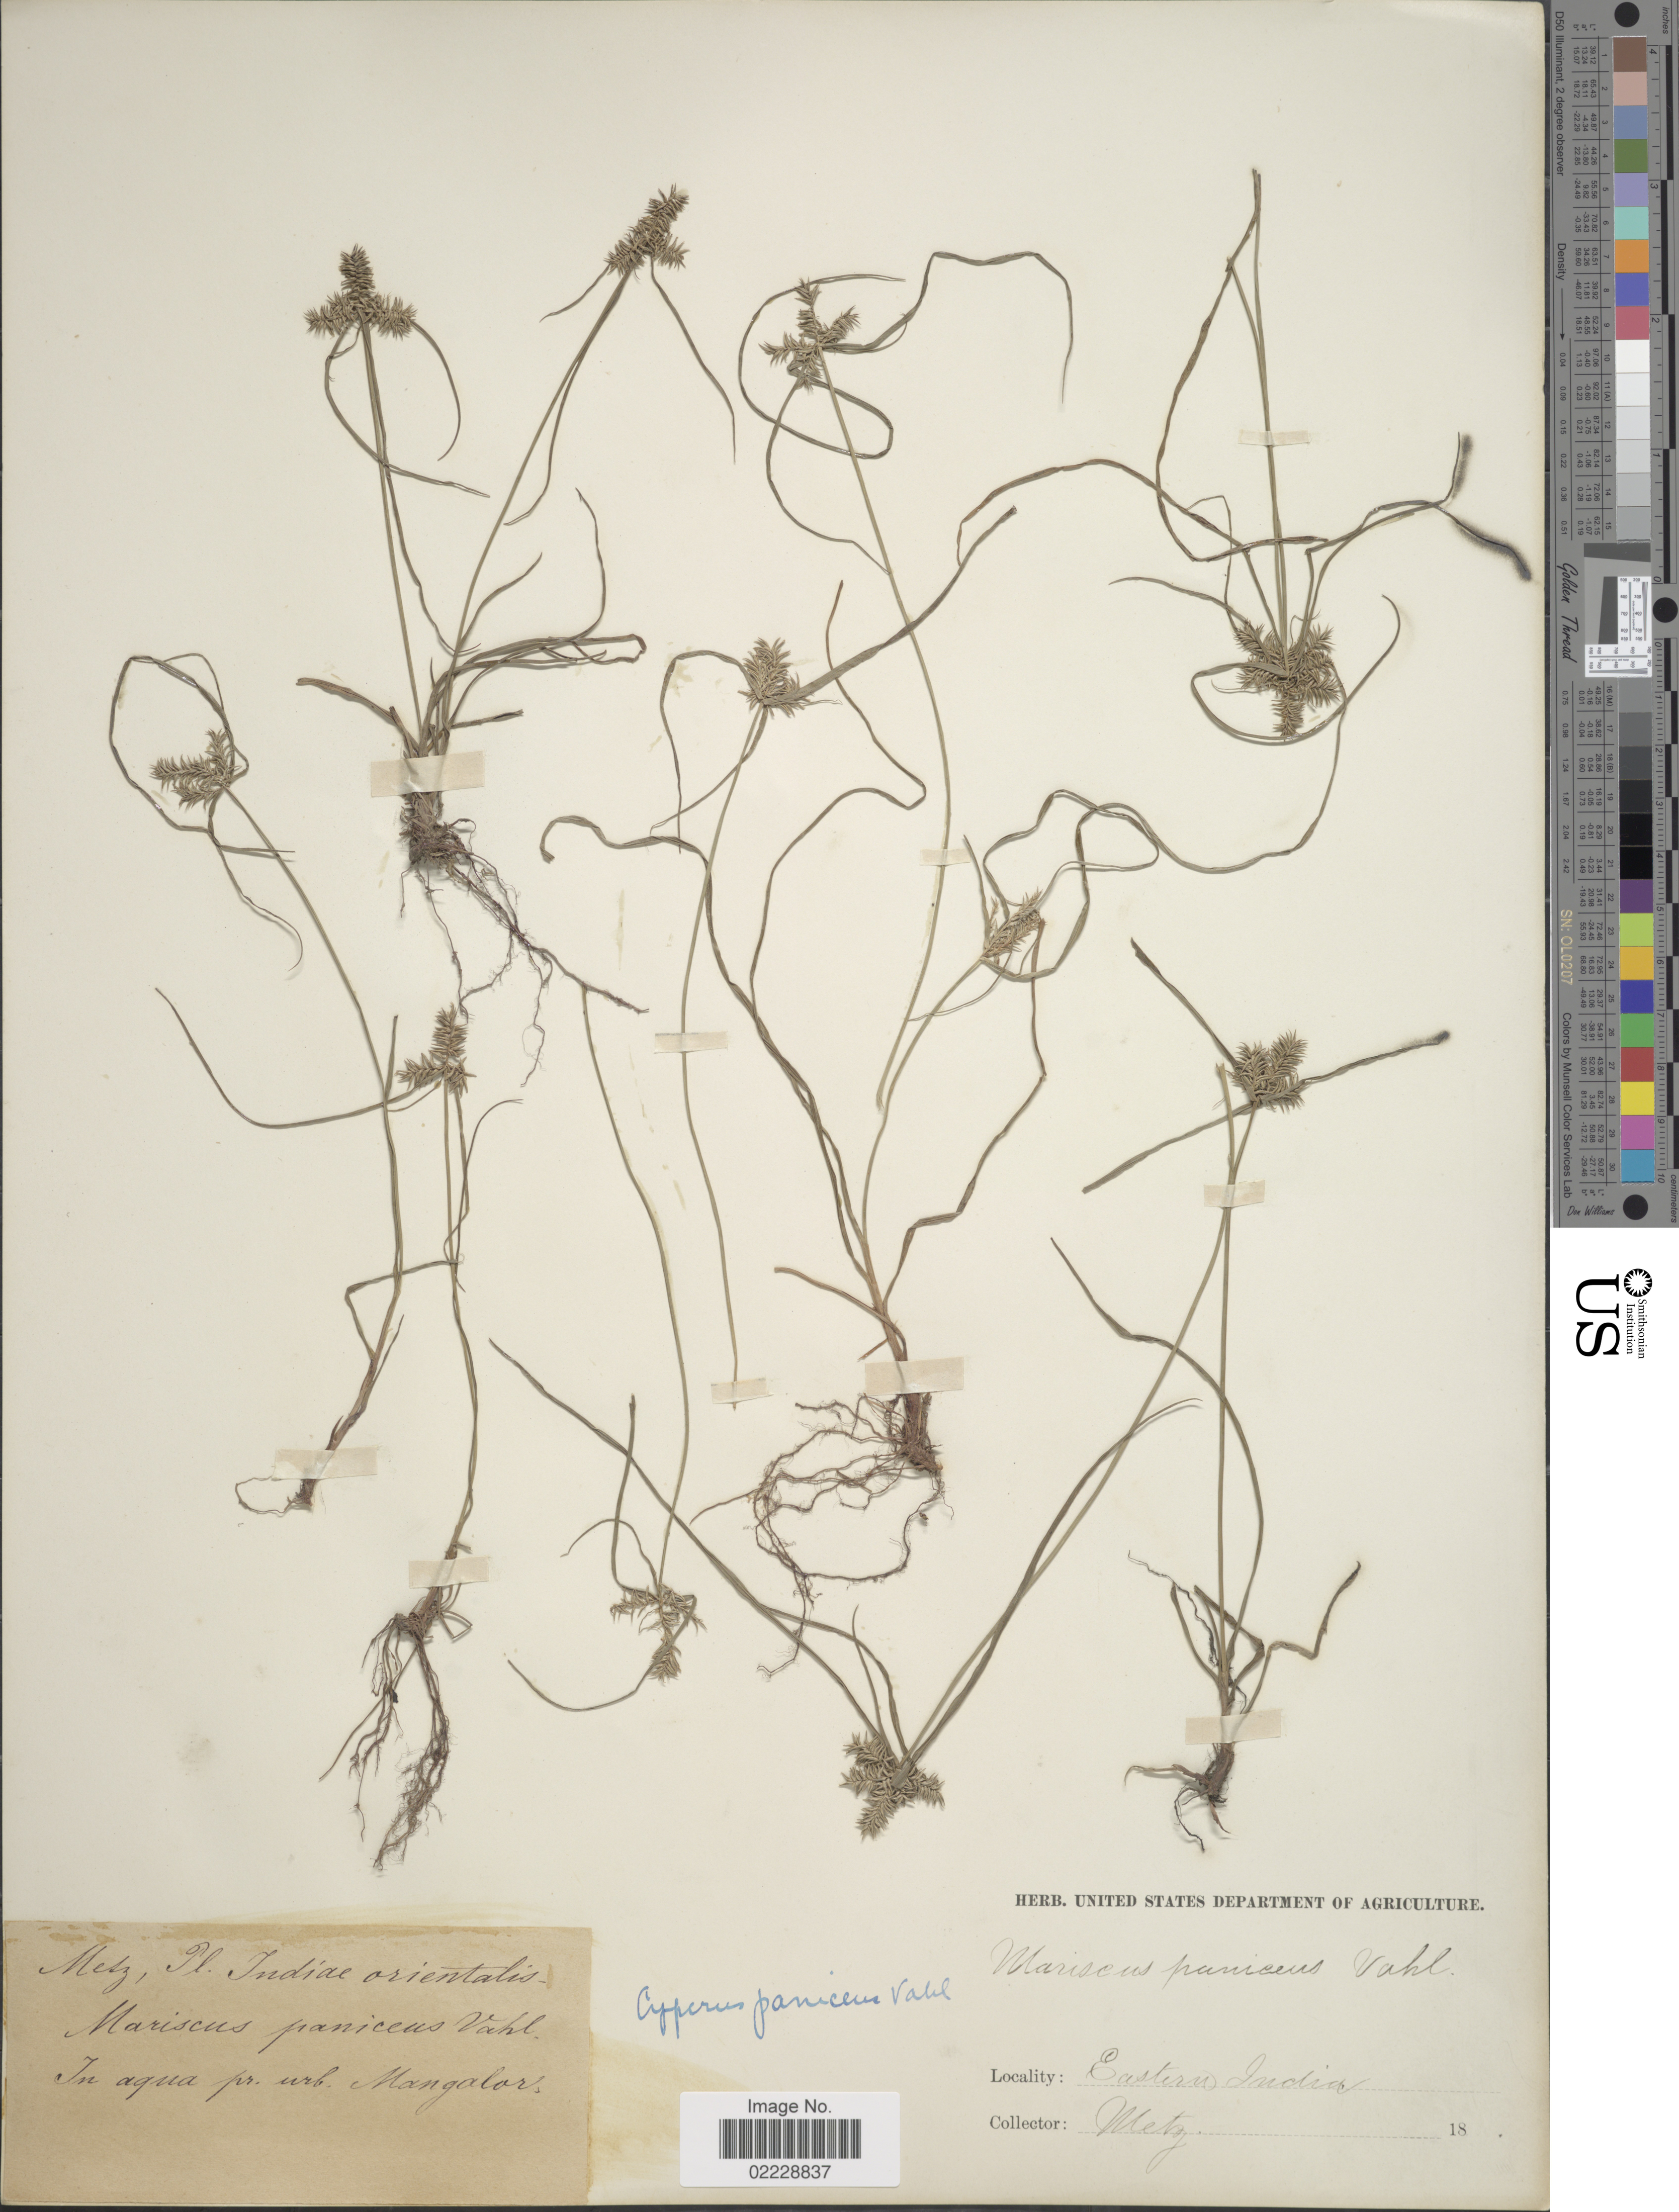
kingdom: Plantae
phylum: Tracheophyta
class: Liliopsida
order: Poales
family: Cyperaceae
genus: Cyperus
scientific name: Cyperus paniceus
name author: (Rottb.) Boeckeler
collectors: -. Metz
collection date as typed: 18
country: India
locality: Eastern India, Mangalor